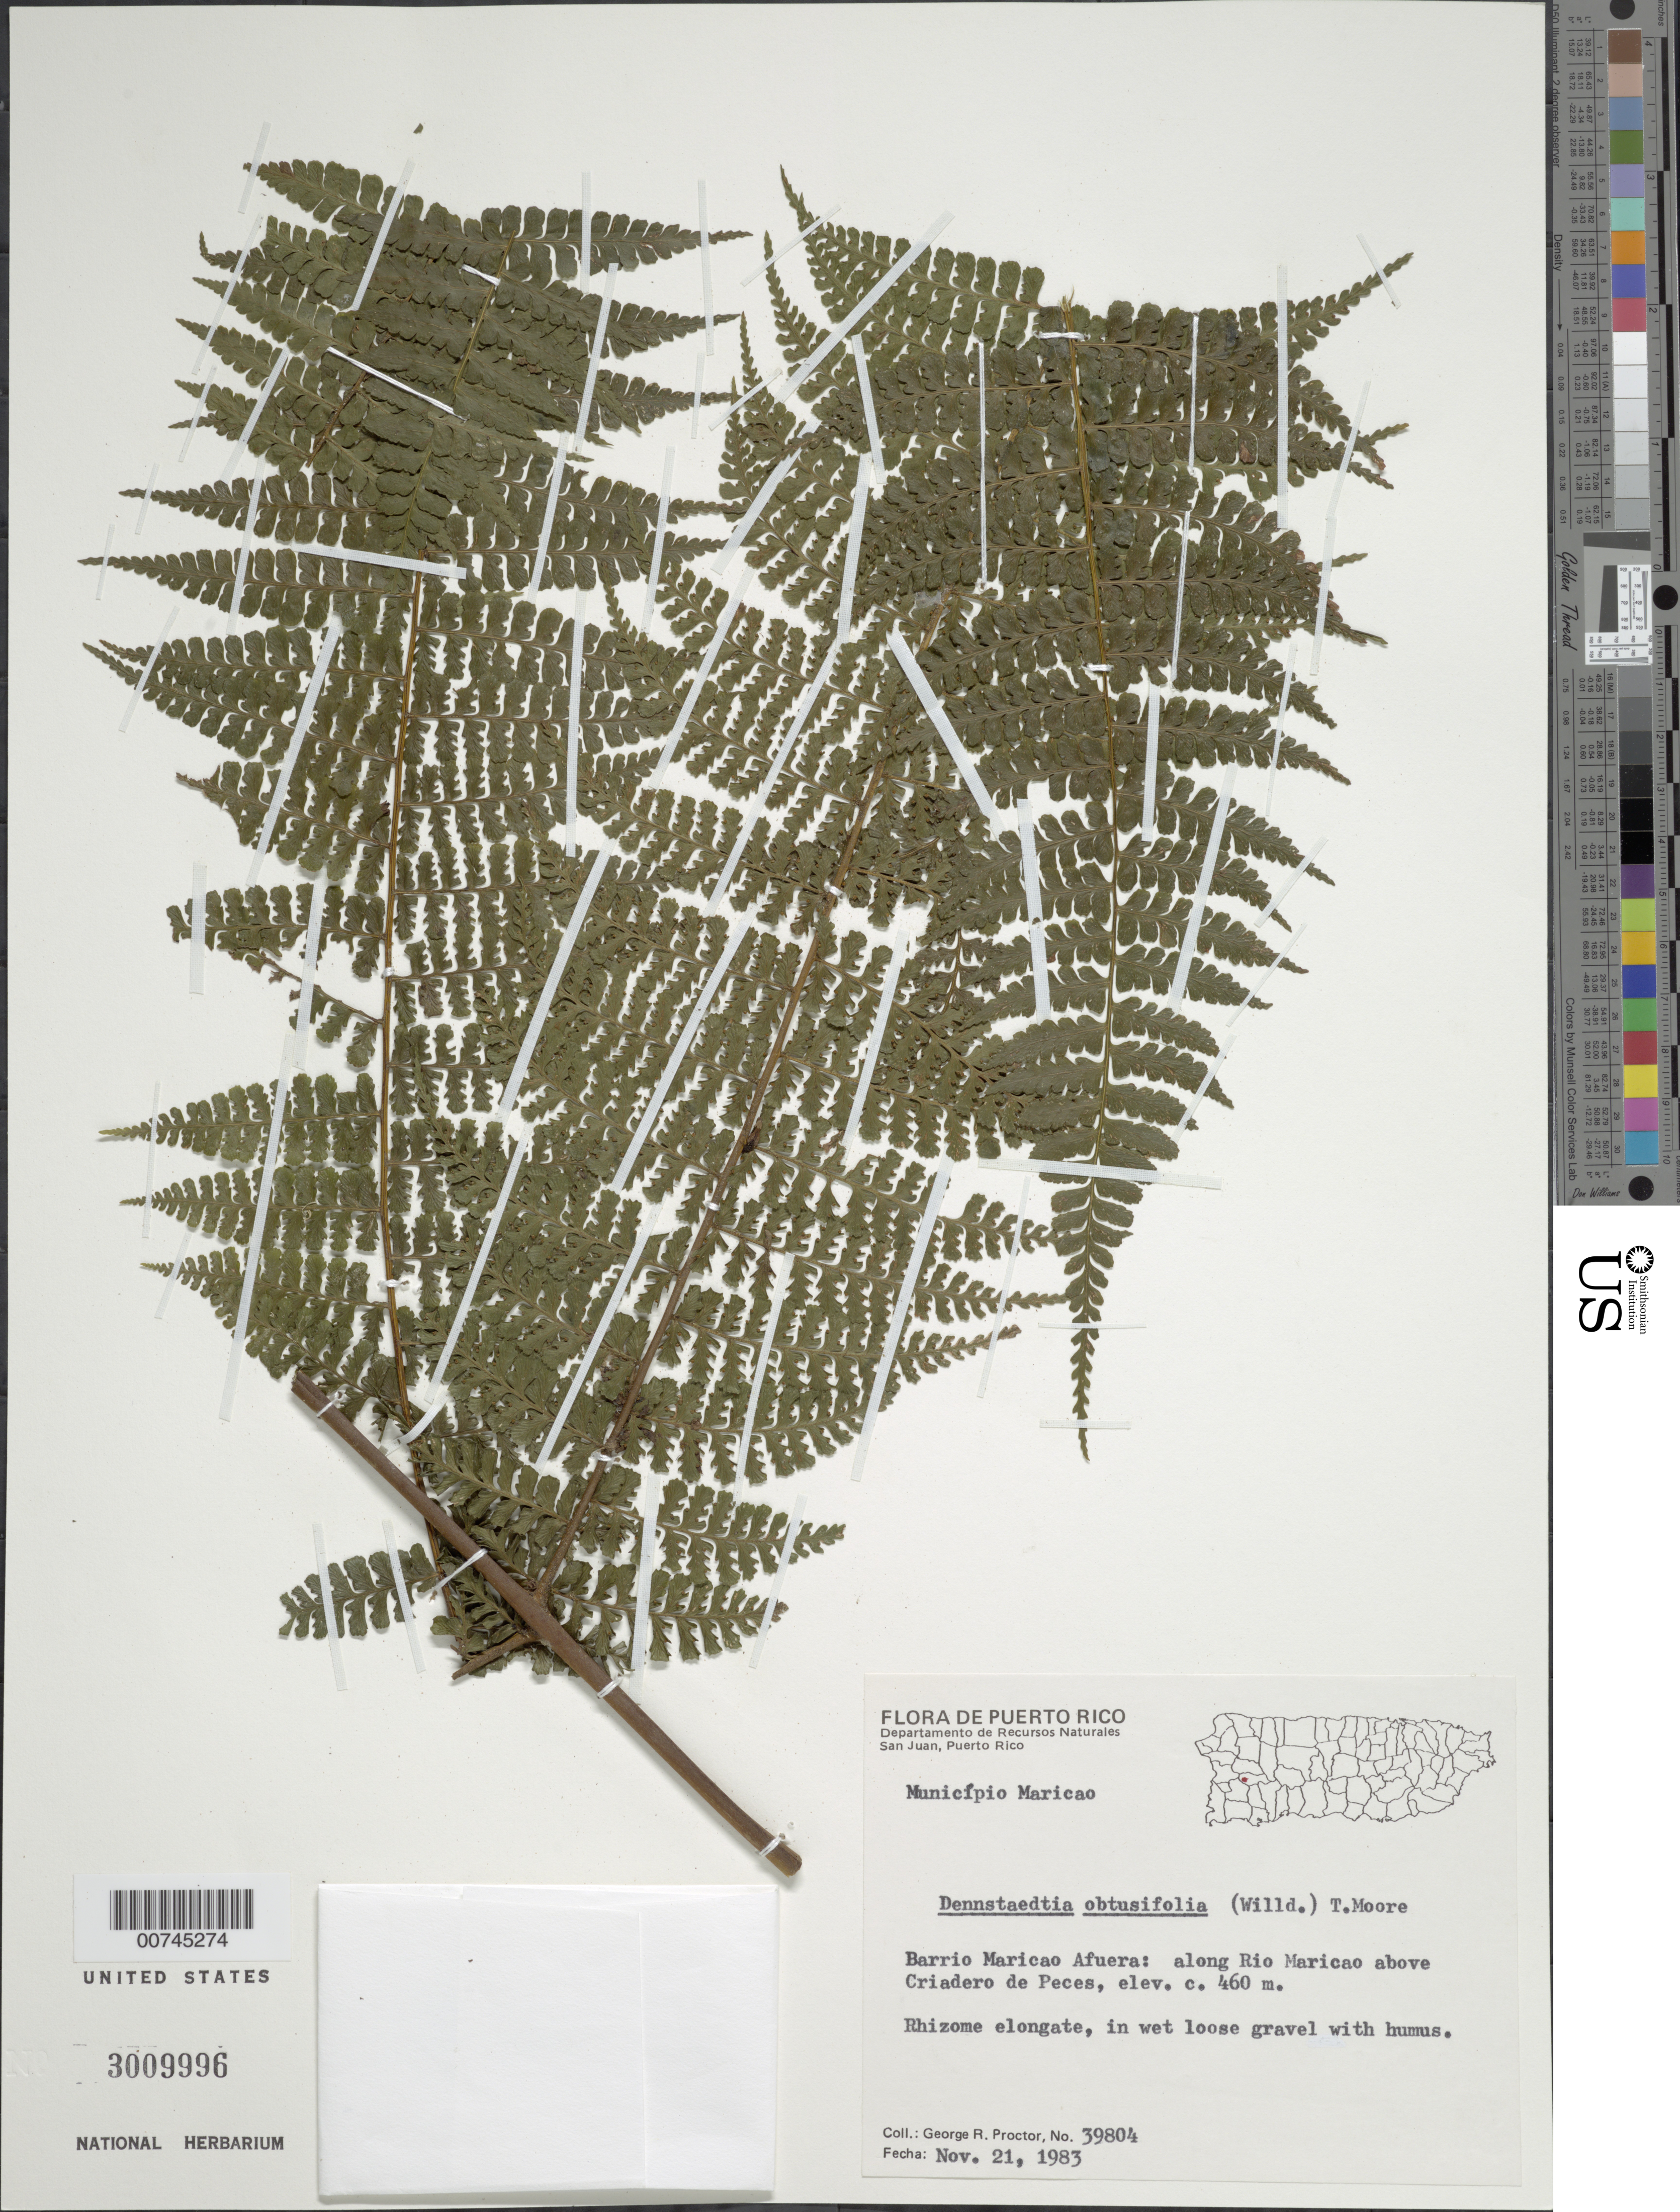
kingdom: Plantae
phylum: Tracheophyta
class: Polypodiopsida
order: Polypodiales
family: Dennstaedtiaceae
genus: Dennstaedtia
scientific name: Dennstaedtia dissecta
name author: (Sw.) T. Moore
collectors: G. R. Proctor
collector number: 39804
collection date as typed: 21 Nov 1983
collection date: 1983-11-21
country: Puerto Rico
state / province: Maricao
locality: Barrio Maricao: along Río Maricao above Criadero de Peces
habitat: In wet loose gravel with humus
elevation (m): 460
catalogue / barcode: US 3009996